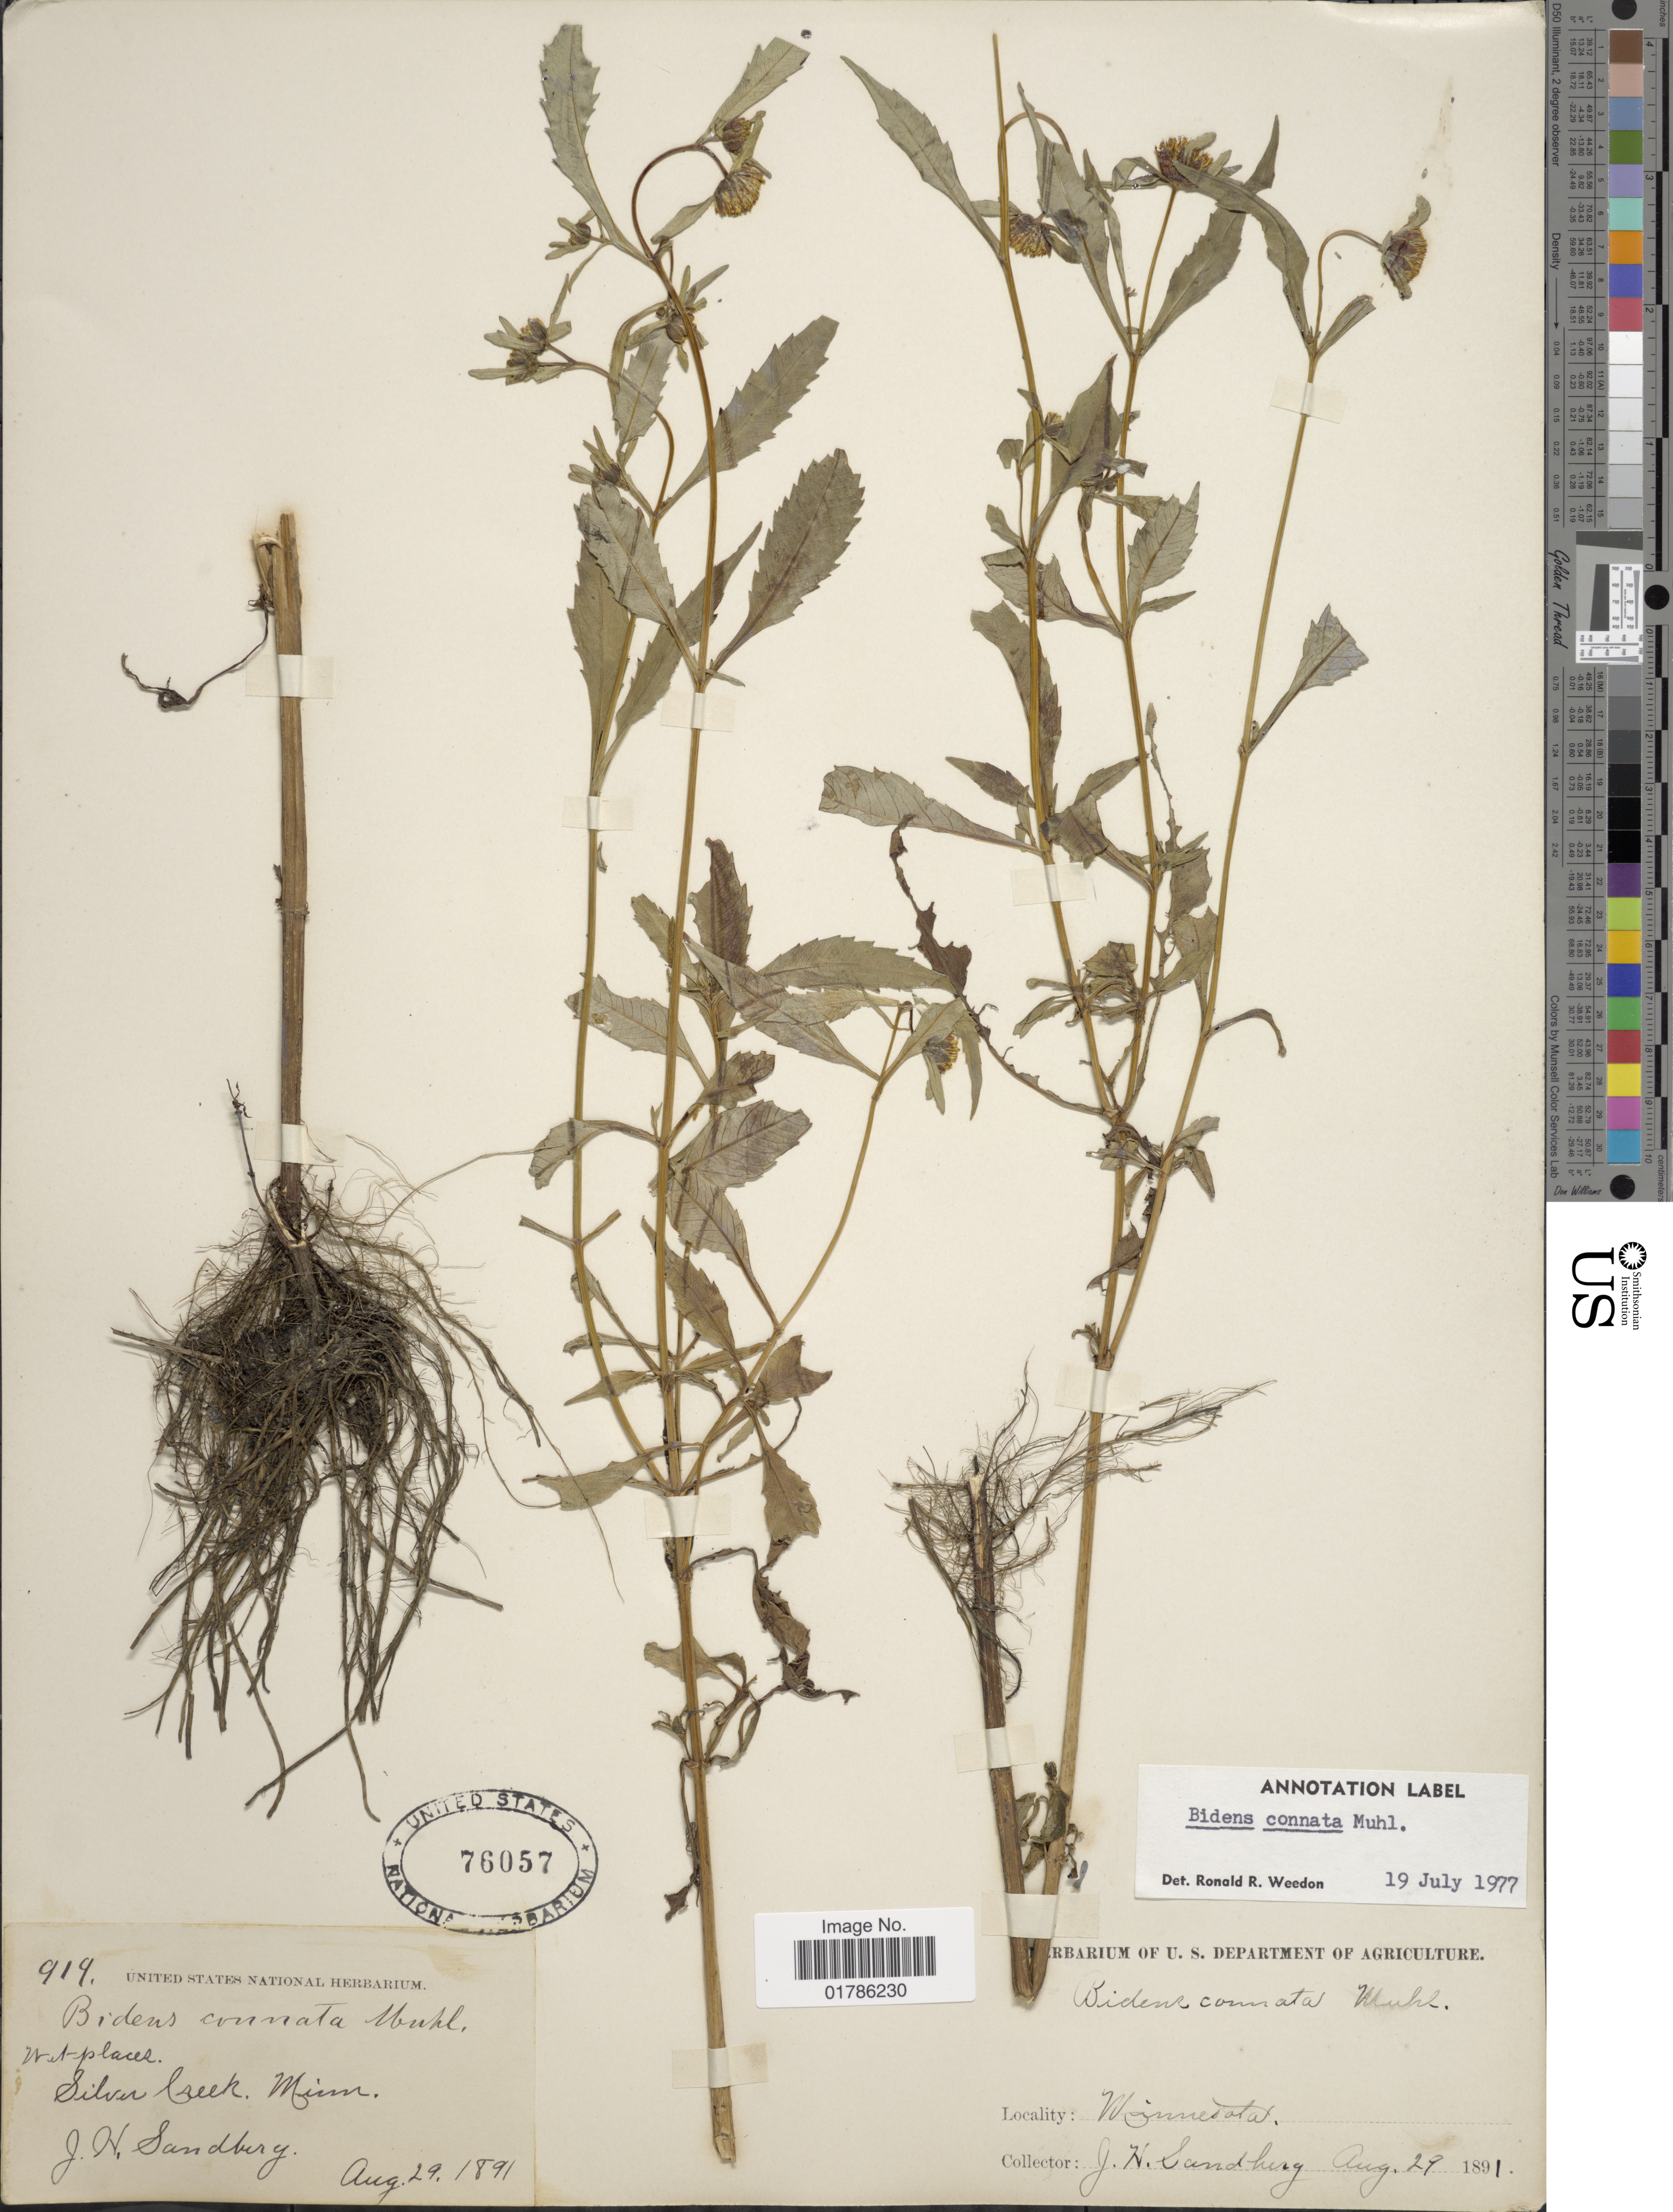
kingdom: Plantae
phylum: Tracheophyta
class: Magnoliopsida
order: Asterales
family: Asteraceae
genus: Bidens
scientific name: Bidens connata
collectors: J. H. Sandberg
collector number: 919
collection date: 1891-08-29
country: United States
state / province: Minnesota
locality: Silva Creek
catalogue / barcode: US 76057